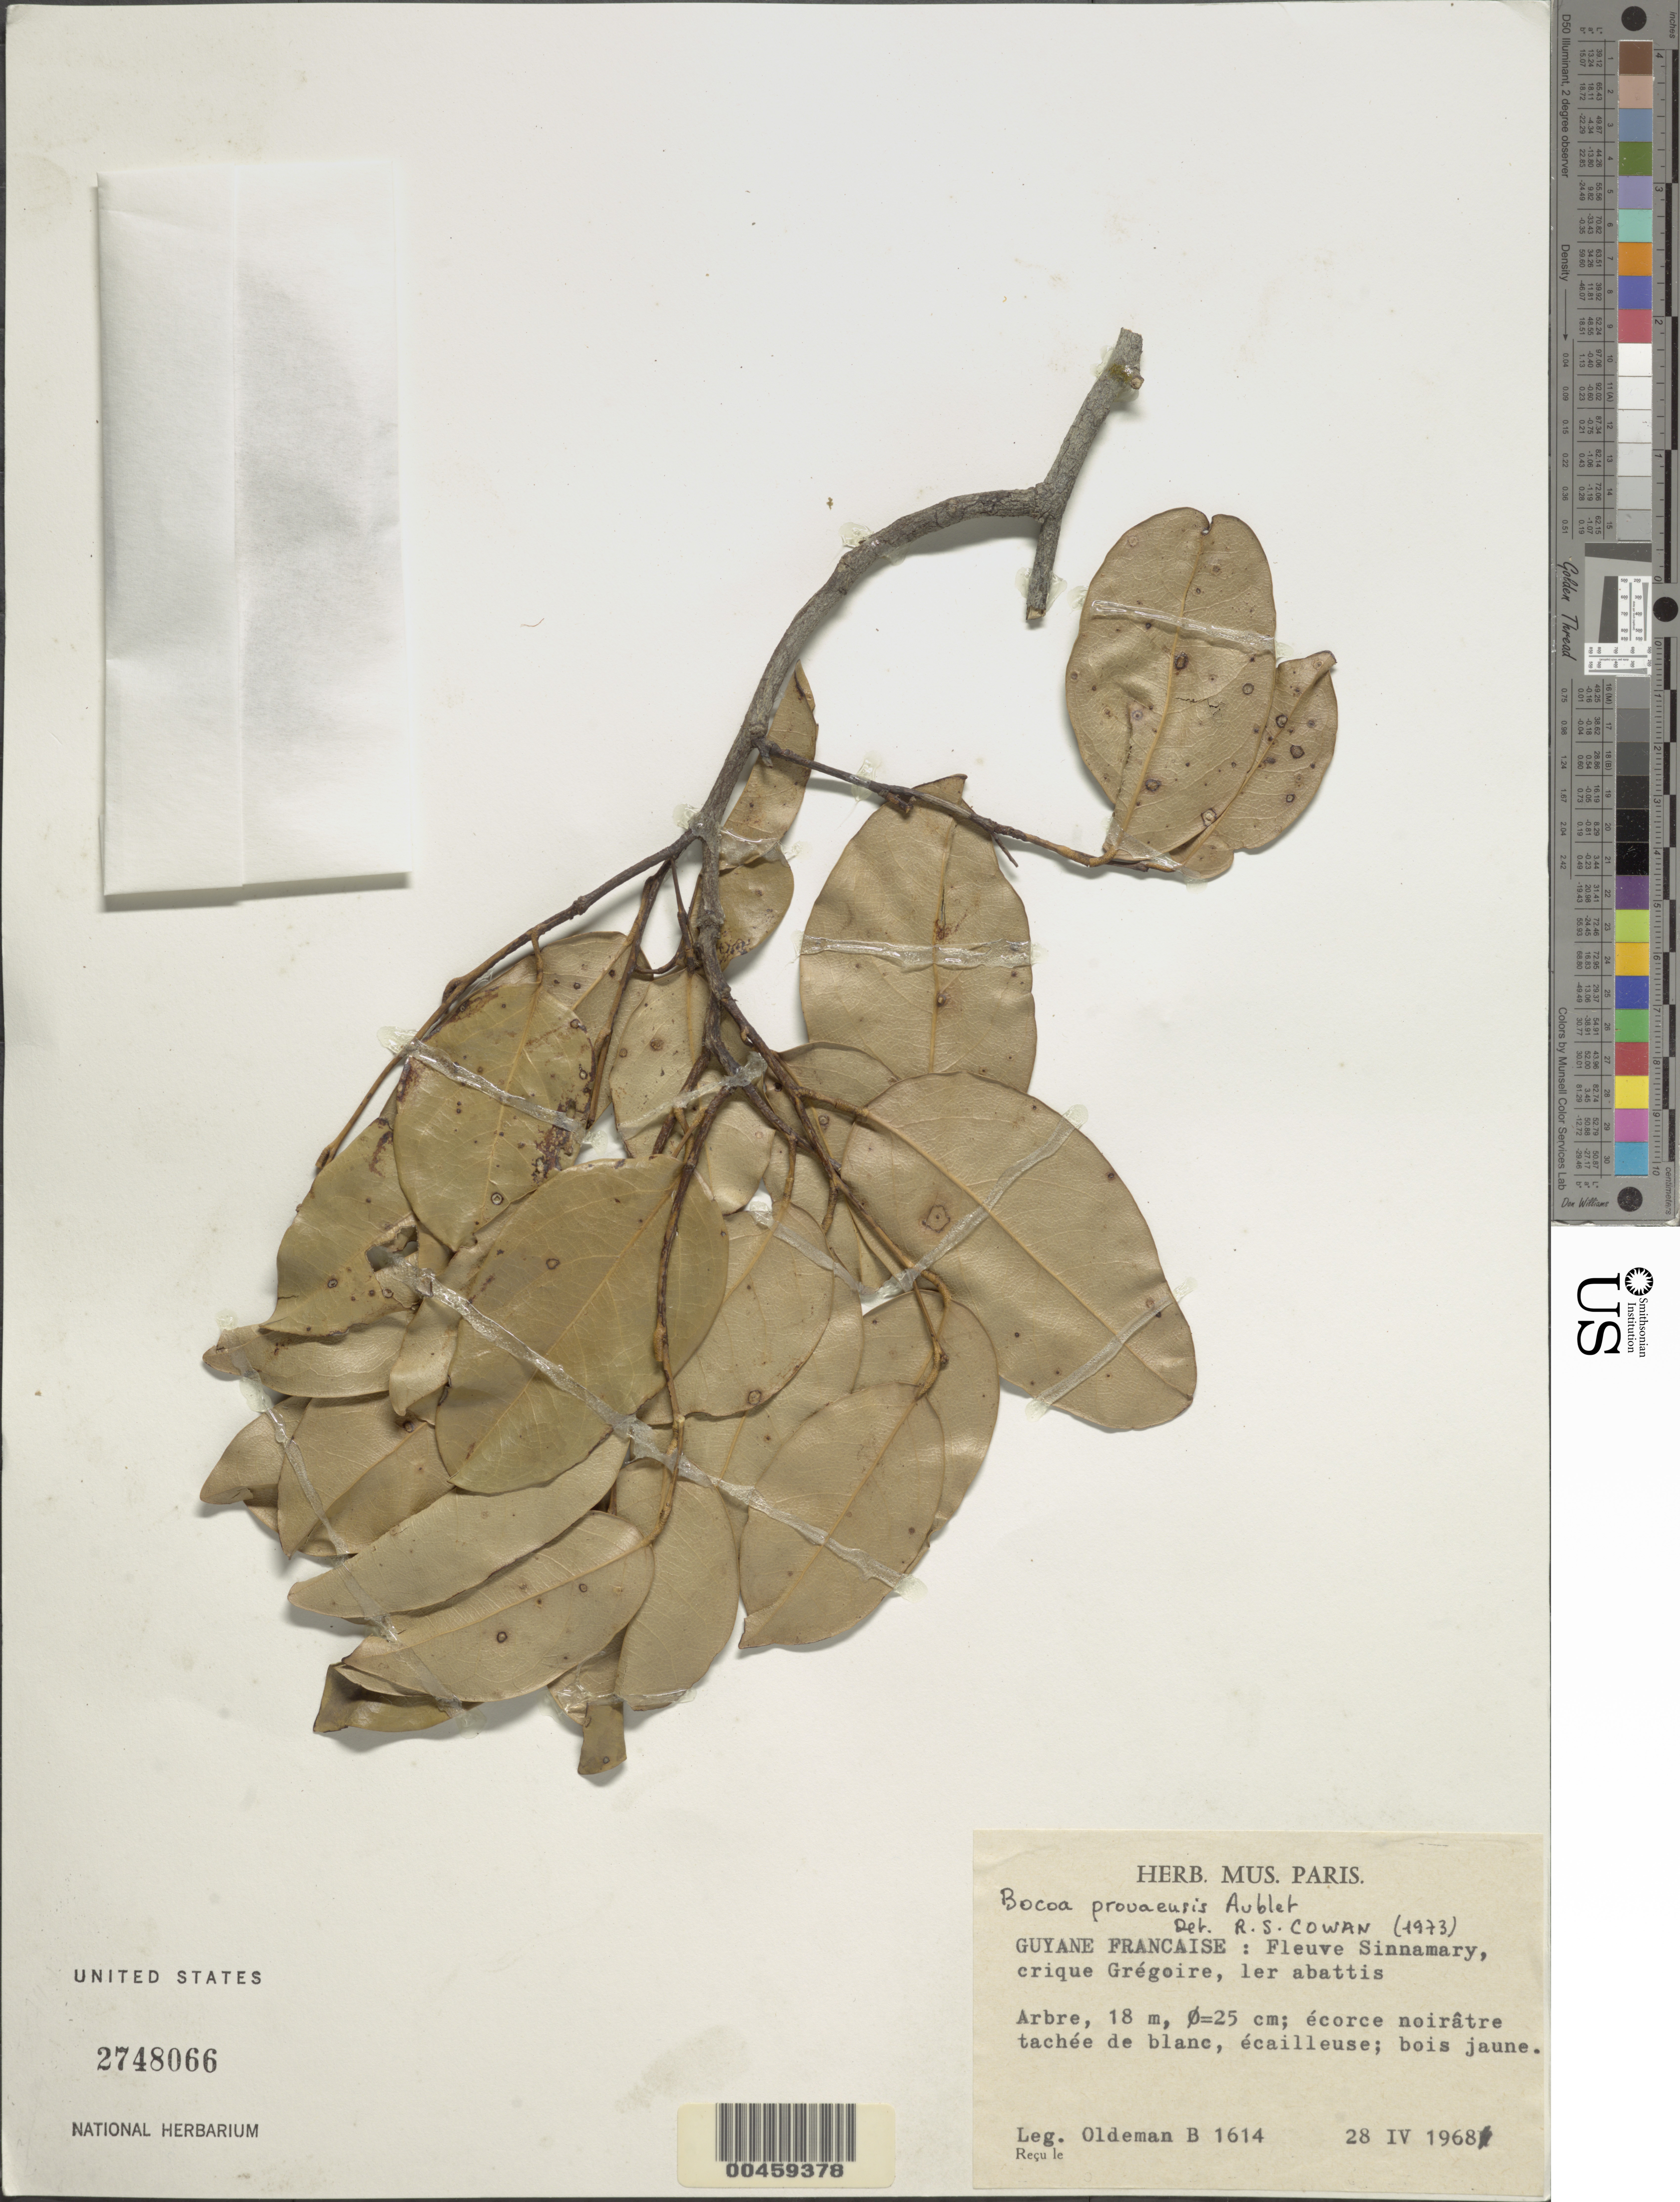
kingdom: Plantae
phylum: Tracheophyta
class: Magnoliopsida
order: Fabales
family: Fabaceae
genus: Bocoa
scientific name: Bocoa prouacensis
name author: Aubl.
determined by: Cowan, R. S.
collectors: R. Oldeman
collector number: B 1614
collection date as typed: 28 Apr 1968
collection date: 1968-04-28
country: French Guiana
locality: Fleuve sinnamary; crique gregoire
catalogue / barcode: US 2748066